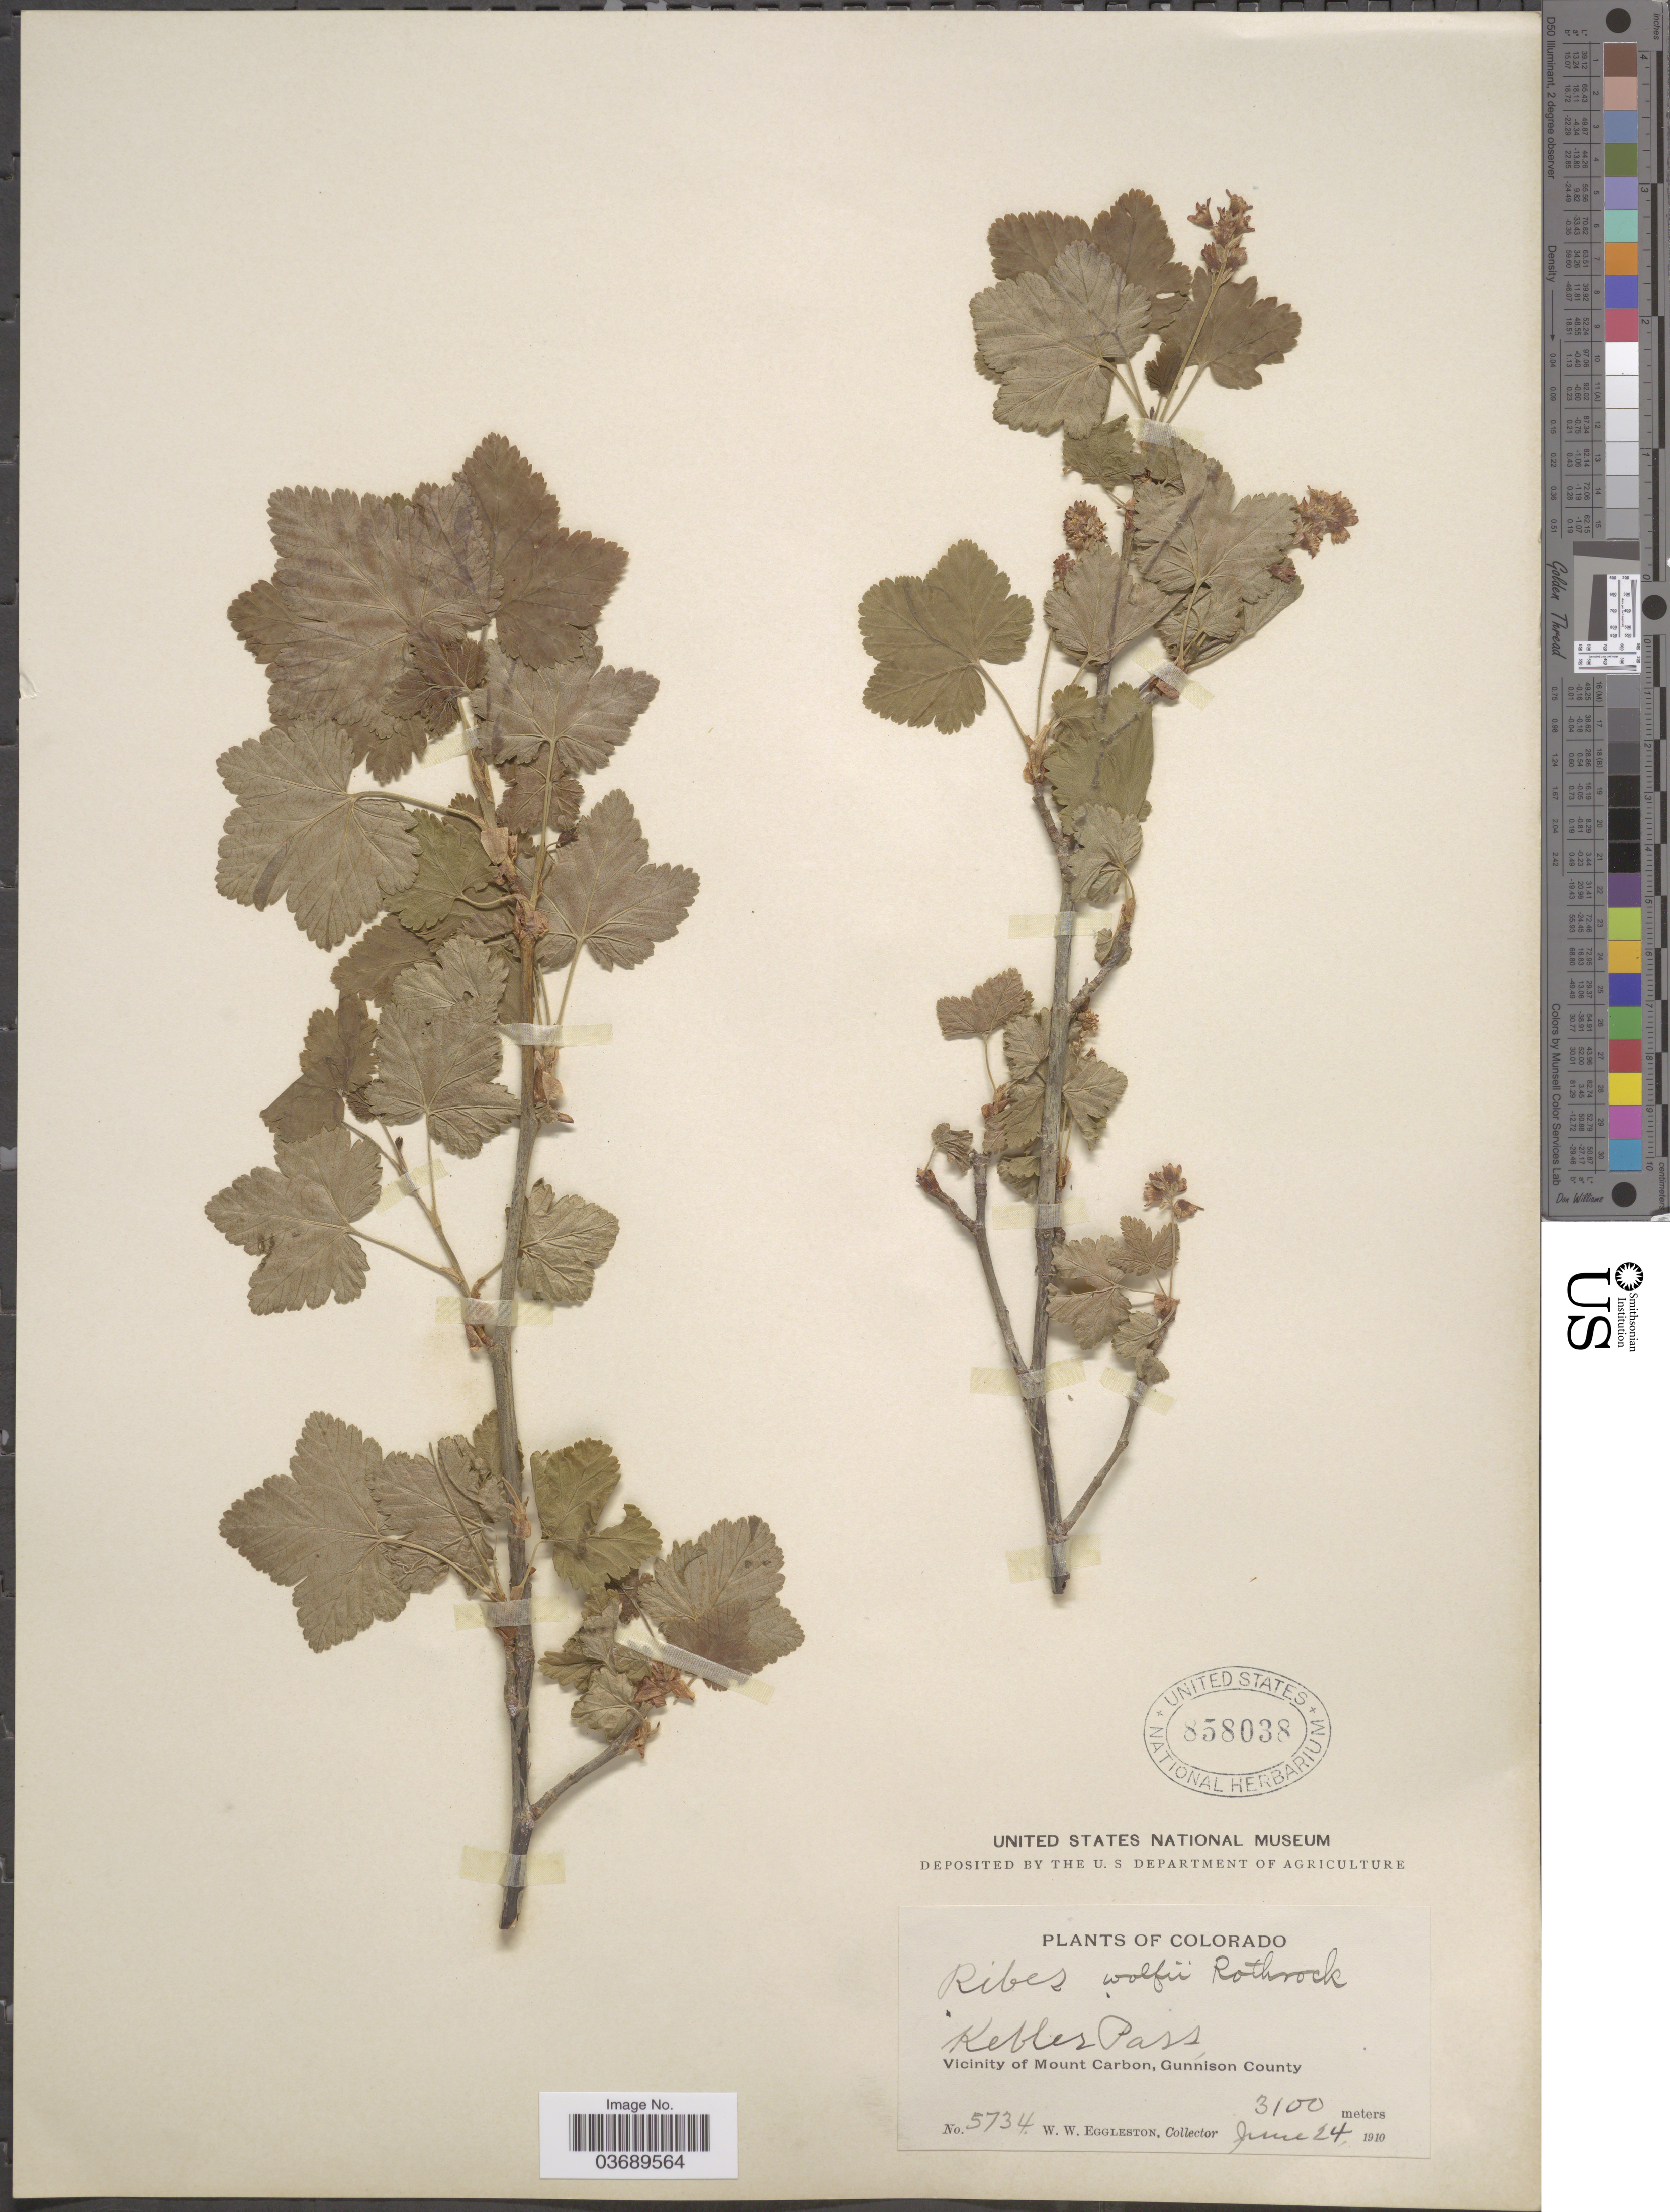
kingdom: Plantae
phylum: Tracheophyta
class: Magnoliopsida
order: Saxifragales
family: Grossulariaceae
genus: Ribes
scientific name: Ribes wolfii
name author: Rothr.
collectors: W. W. Eggleston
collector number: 5734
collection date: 1910-06-24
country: United States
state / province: Colorado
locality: Kebler Pass. Vicinity of Mount Carbon, Gunnison County.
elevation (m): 3100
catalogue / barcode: US 858038